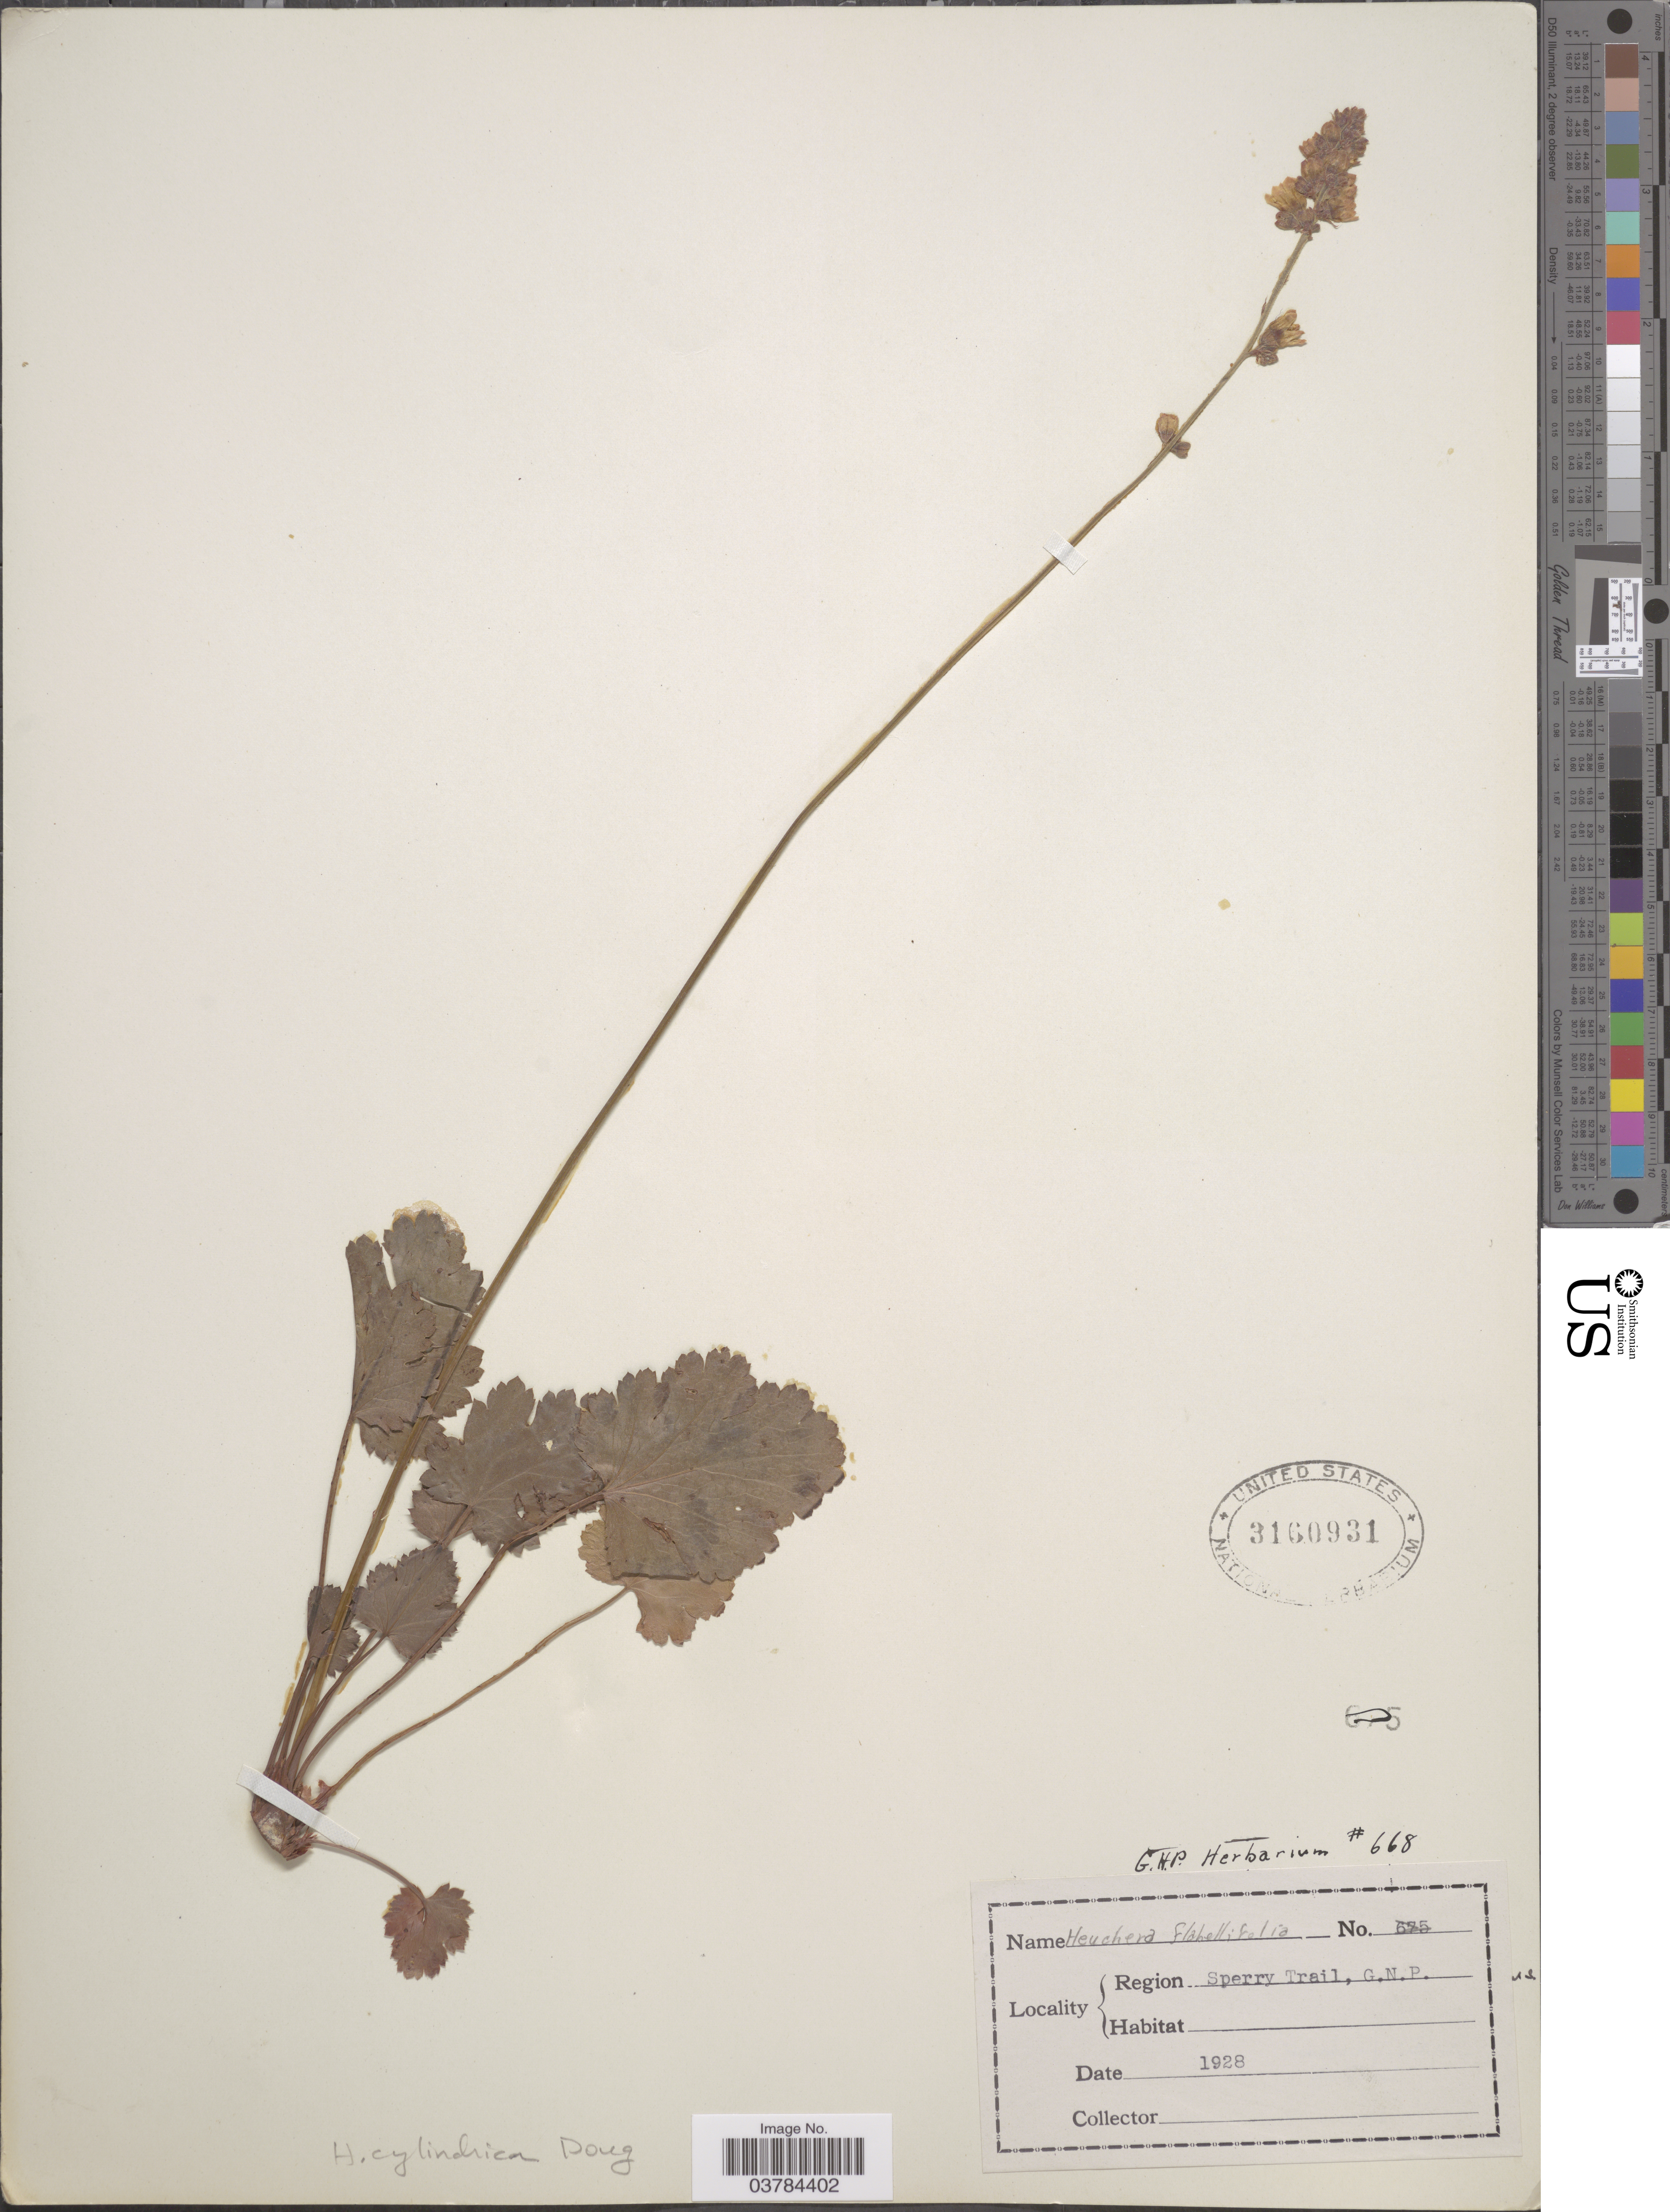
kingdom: Plantae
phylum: Tracheophyta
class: Magnoliopsida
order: Saxifragales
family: Saxifragaceae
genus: Heuchera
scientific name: Heuchera cylindrica var. glabella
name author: (Torr. & A. Gray) Wheelock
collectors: ex herb. G. N. P.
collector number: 668?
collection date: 1928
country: United States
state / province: Montana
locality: Region Sperry Trail, G.N.P.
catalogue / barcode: US 3160931